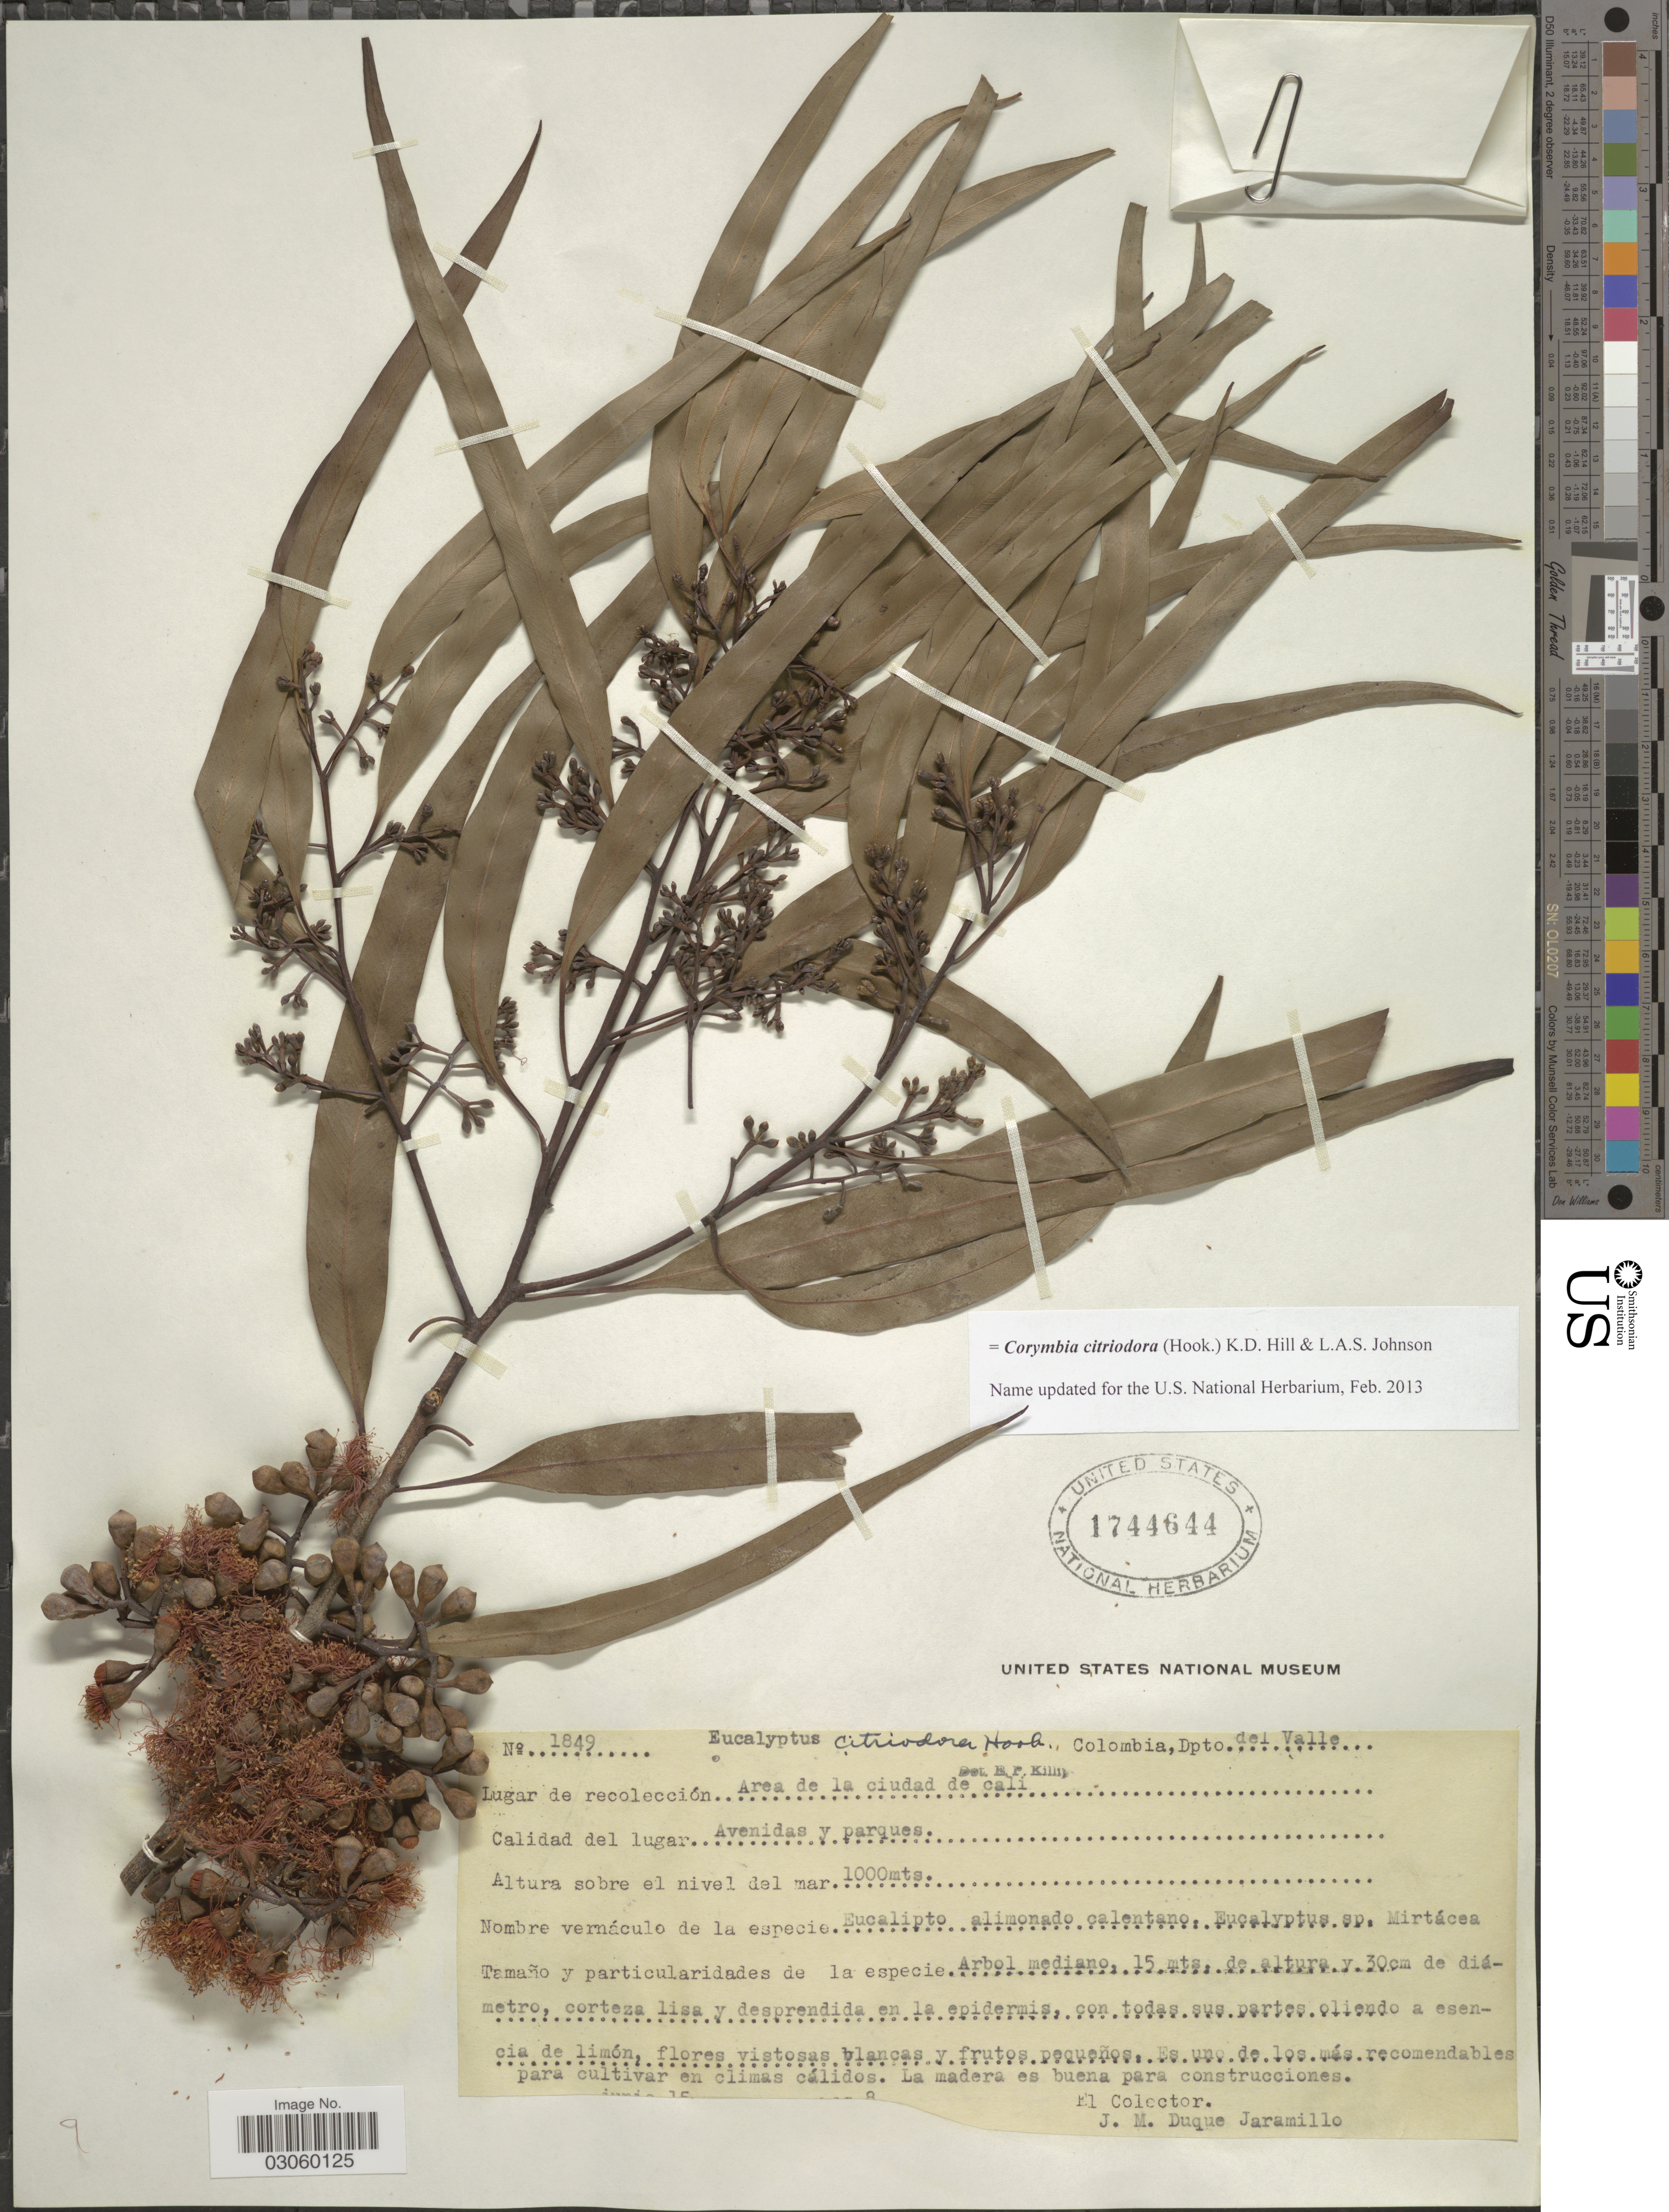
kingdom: Plantae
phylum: Tracheophyta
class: Magnoliopsida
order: Myrtales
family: Myrtaceae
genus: Corymbia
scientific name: Corymbia citriodora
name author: (Hook.) K.D. Hill & L.A.S. Johnson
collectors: J. M. Duque Jaramillo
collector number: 1849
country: Colombia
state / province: Valle del Cauca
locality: Dpto. del Valle.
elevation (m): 1000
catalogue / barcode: US 1744644